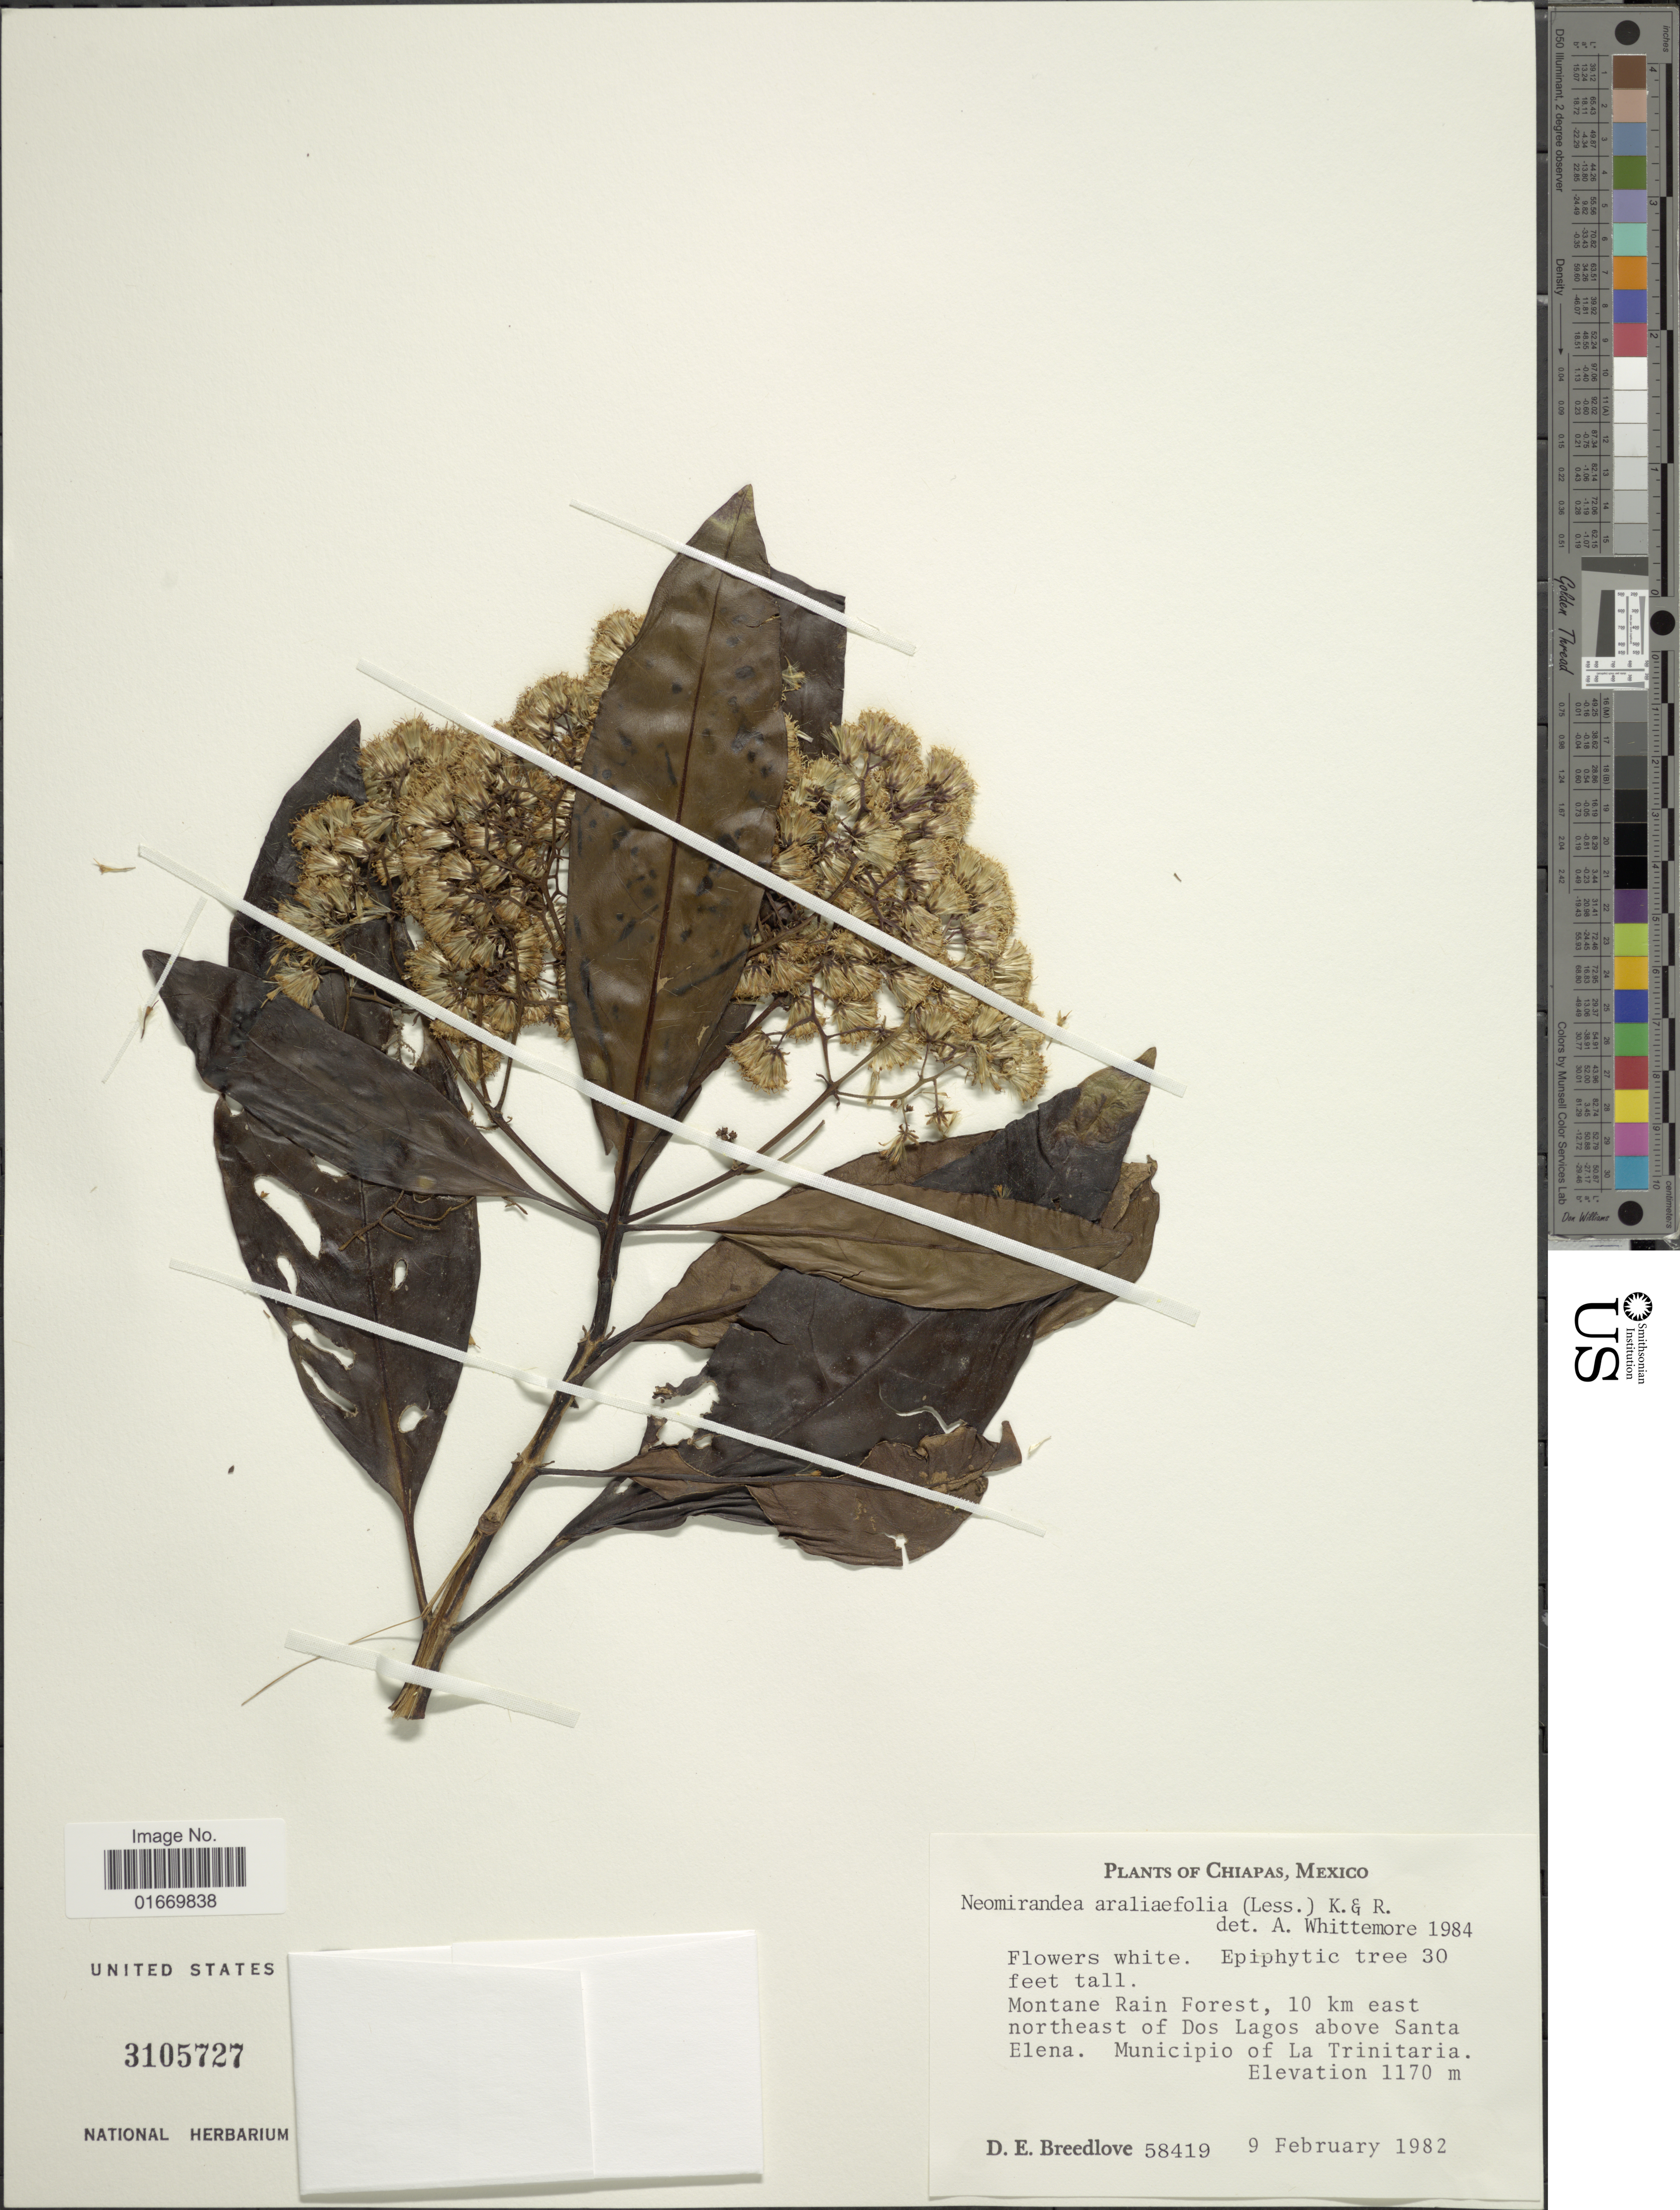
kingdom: Plantae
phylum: Tracheophyta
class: Magnoliopsida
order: Asterales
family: Asteraceae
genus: Neomirandea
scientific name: Neomirandea araliaefolia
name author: (Less.) R.M. King & H. Rob.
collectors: D. E. Breedlove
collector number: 58419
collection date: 1982-02-09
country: Mexico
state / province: Chiapas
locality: Montane Rain Forest, 10 km east northeast of Dos Lagos above Santa Eelena, Municipio of La Trinitaria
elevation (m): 1170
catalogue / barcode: US 3105727